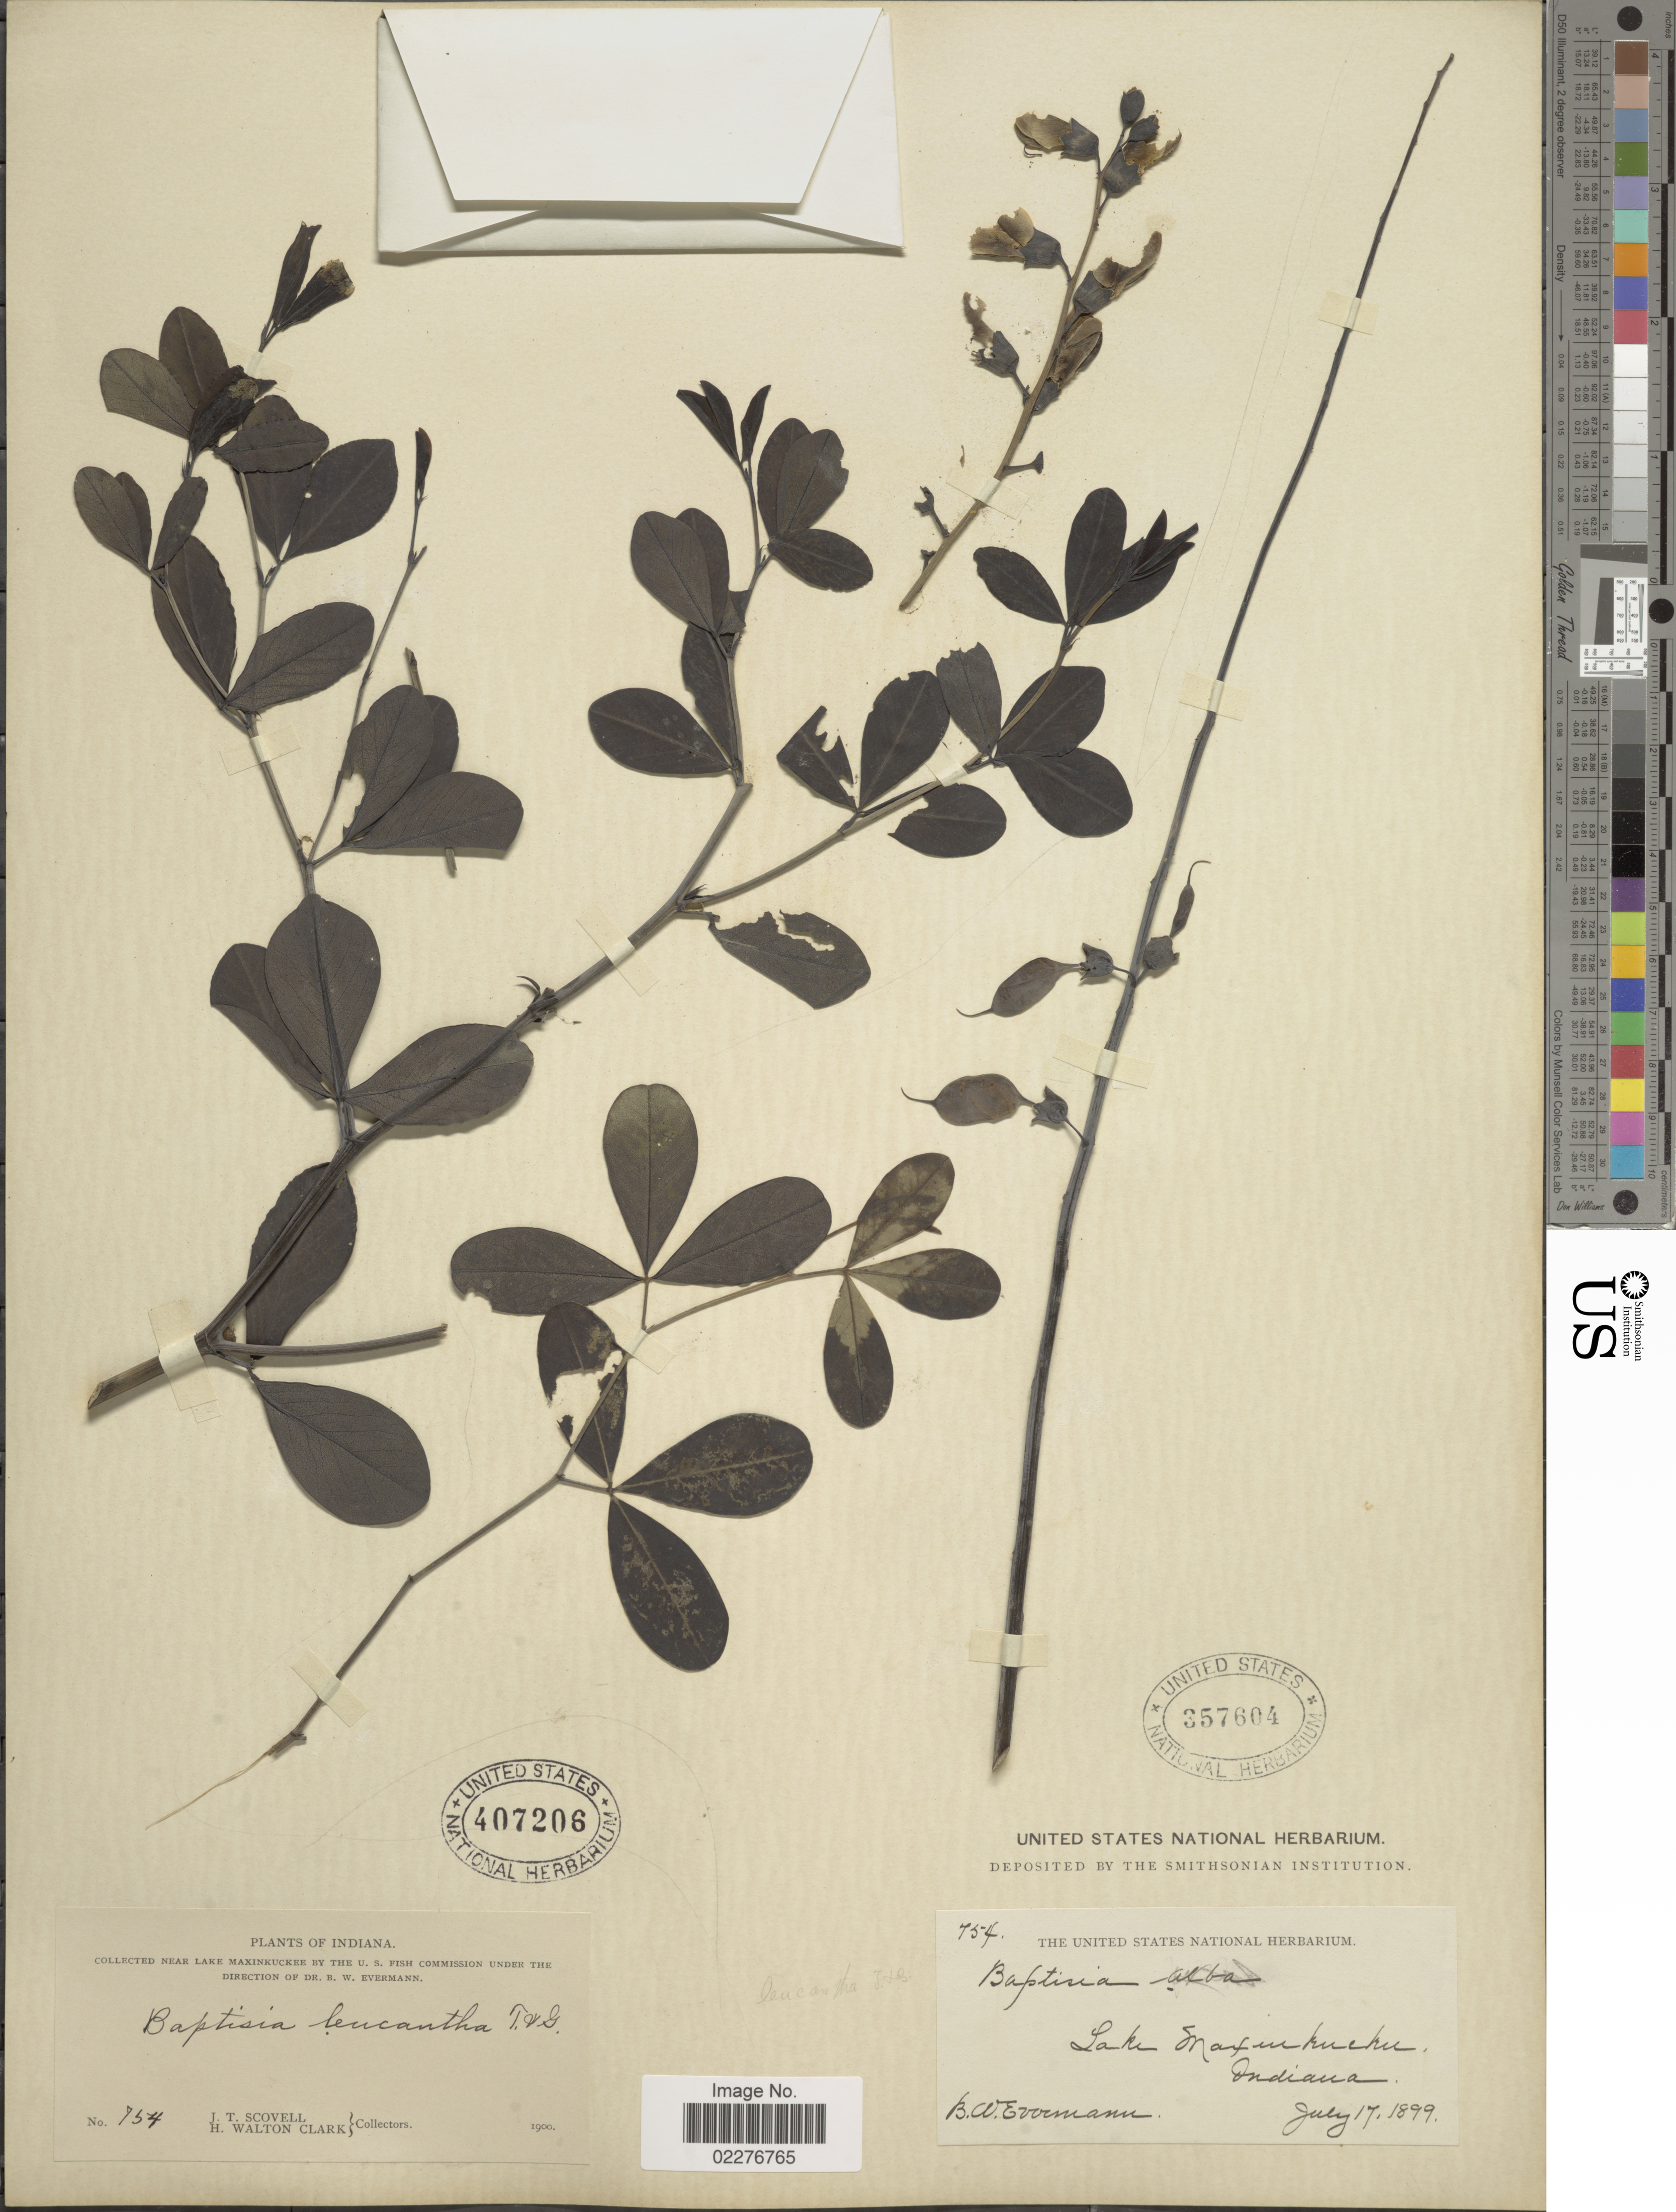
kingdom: Plantae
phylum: Tracheophyta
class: Magnoliopsida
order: Fabales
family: Fabaceae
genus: Baptisia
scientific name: Baptisia leucantha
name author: Torr. & A. Gray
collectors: J. T. Scovell & H. W. Clark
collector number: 754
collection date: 1900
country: United States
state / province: Indiana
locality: Near Lake Maxinkuckee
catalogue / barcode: US 407206